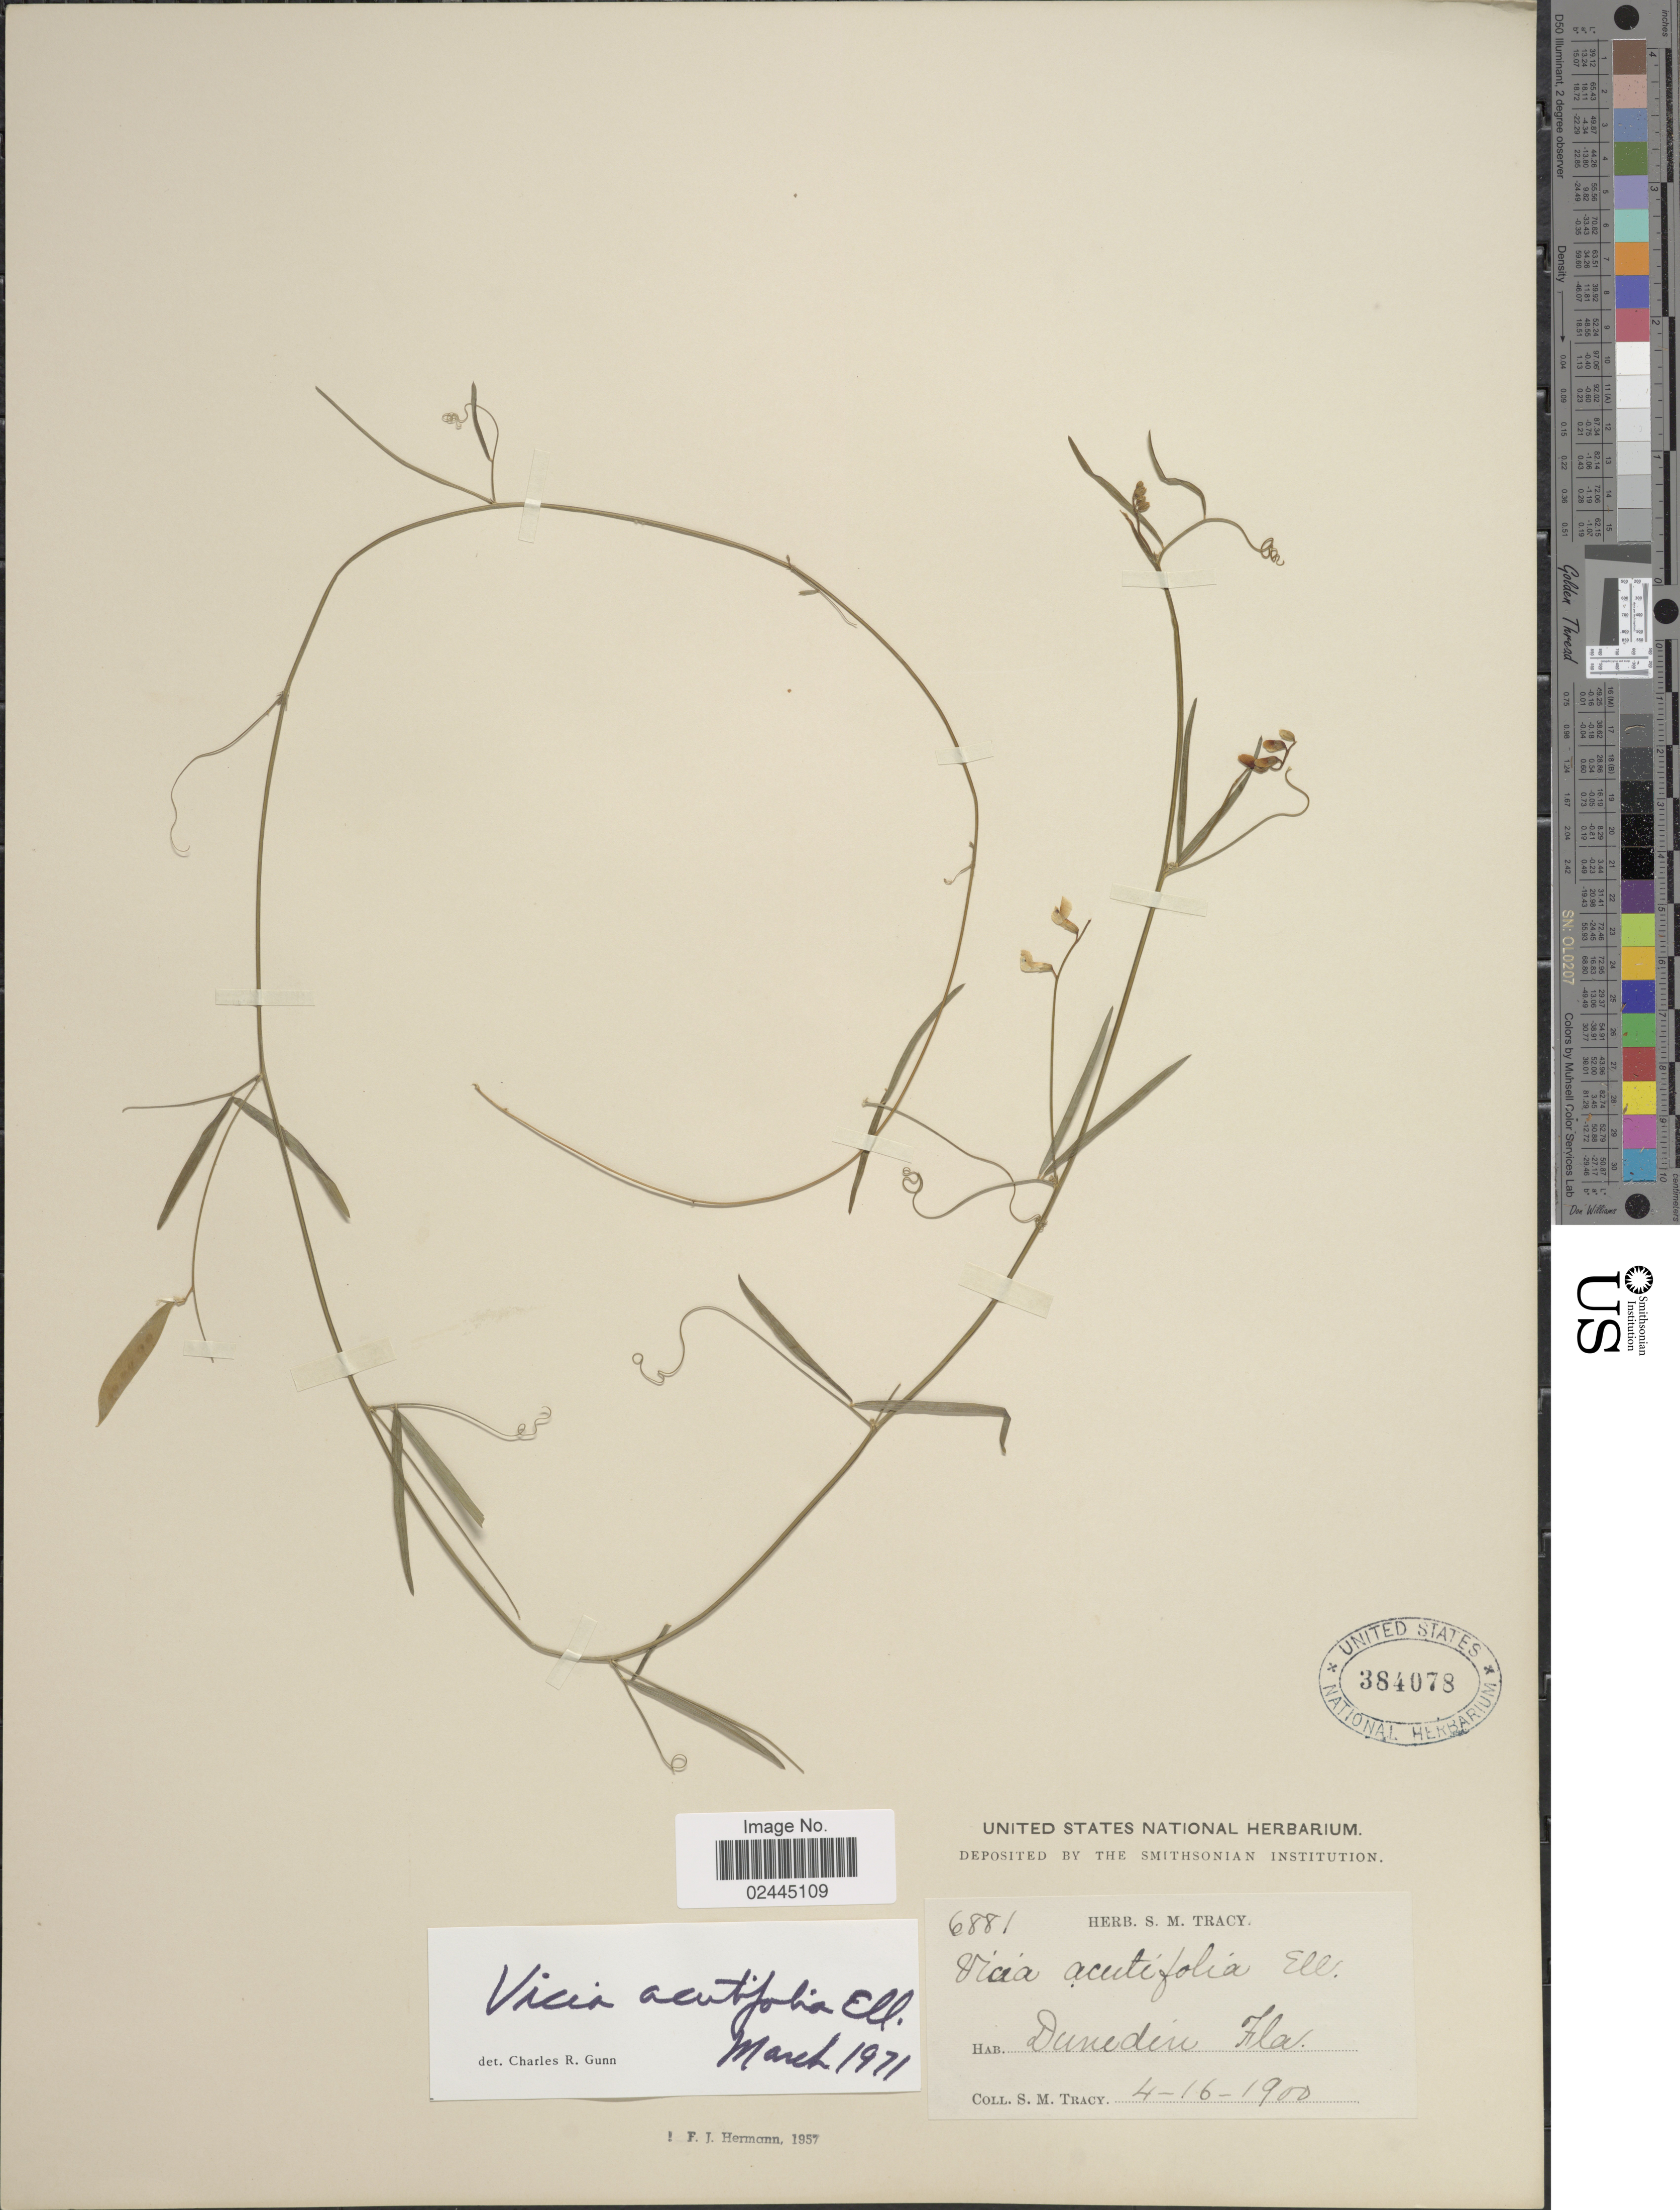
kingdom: Plantae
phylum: Tracheophyta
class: Magnoliopsida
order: Fabales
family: Fabaceae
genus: Vicia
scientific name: Vicia acutifolia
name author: Elliott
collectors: S. M. Tracy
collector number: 6881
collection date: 1900-04-16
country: United States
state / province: Florida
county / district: Pinellas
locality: Dunedin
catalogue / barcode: US 384078